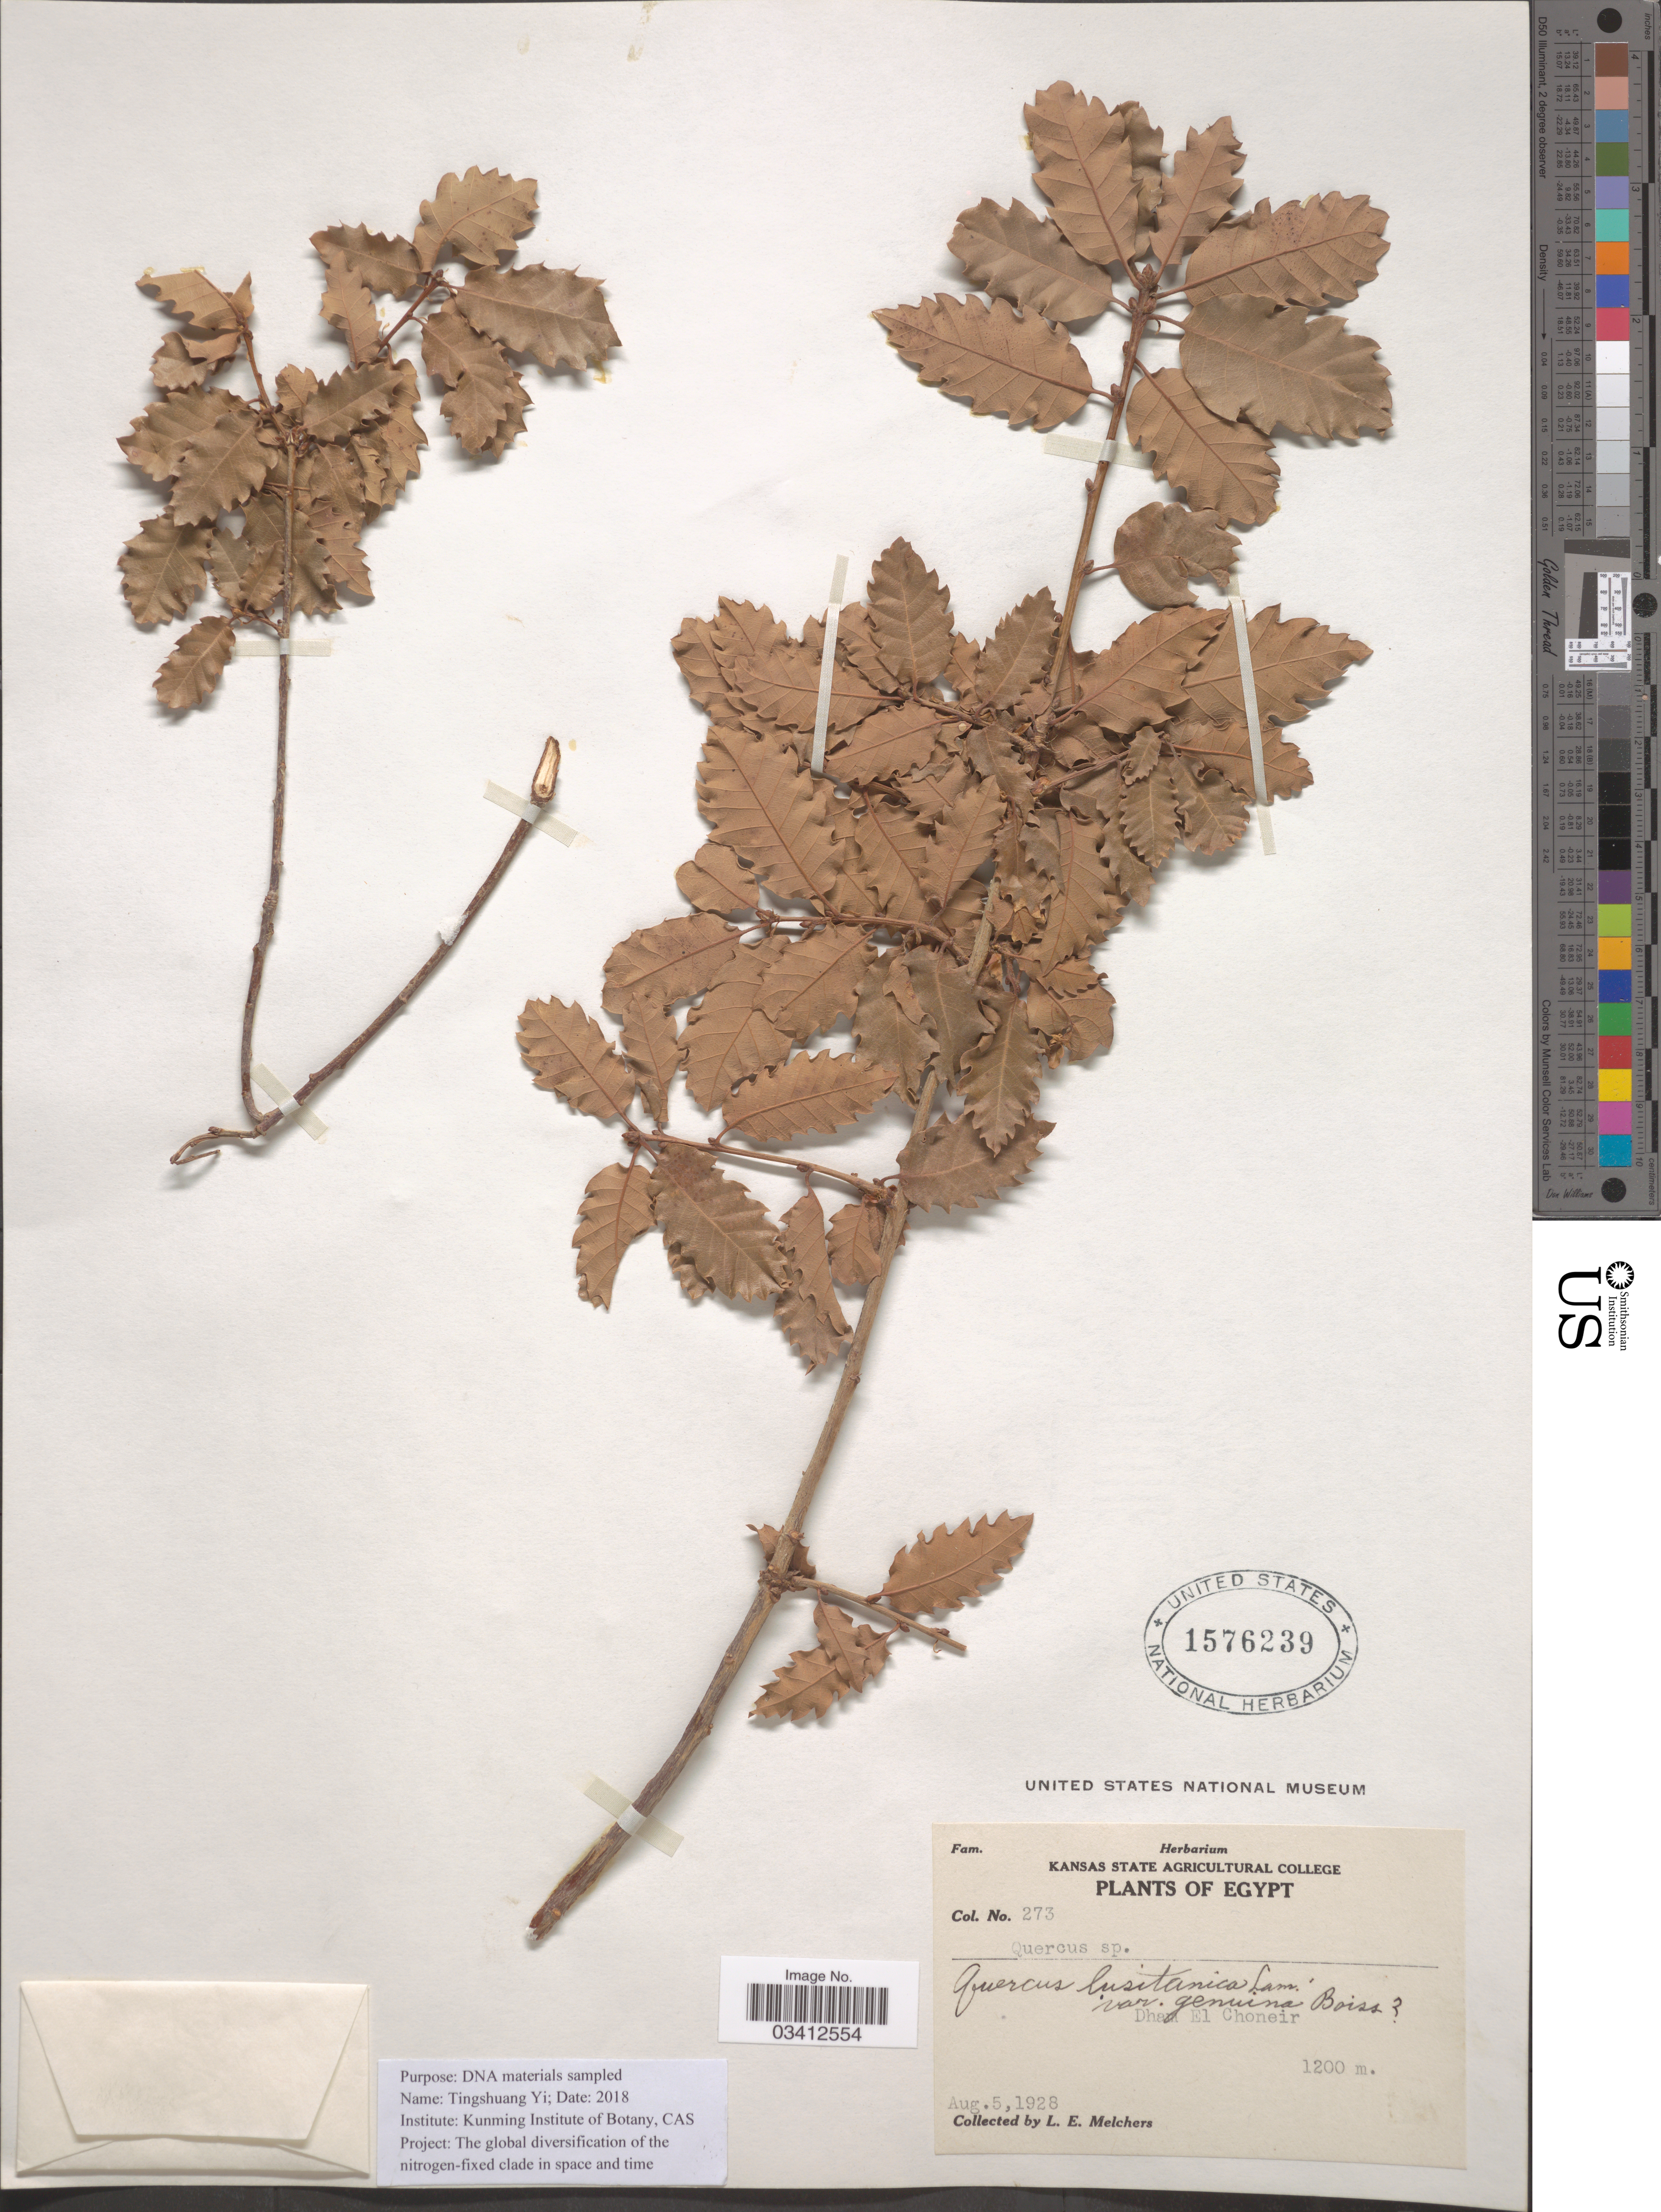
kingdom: Plantae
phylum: Tracheophyta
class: Magnoliopsida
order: Fagales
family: Fagaceae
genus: Quercus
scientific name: Quercus lusitanica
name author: Lam.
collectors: L. Melchers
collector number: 273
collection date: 1928-08-05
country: Egypt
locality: Dham El Choneir.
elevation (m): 1200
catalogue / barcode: US 1576239